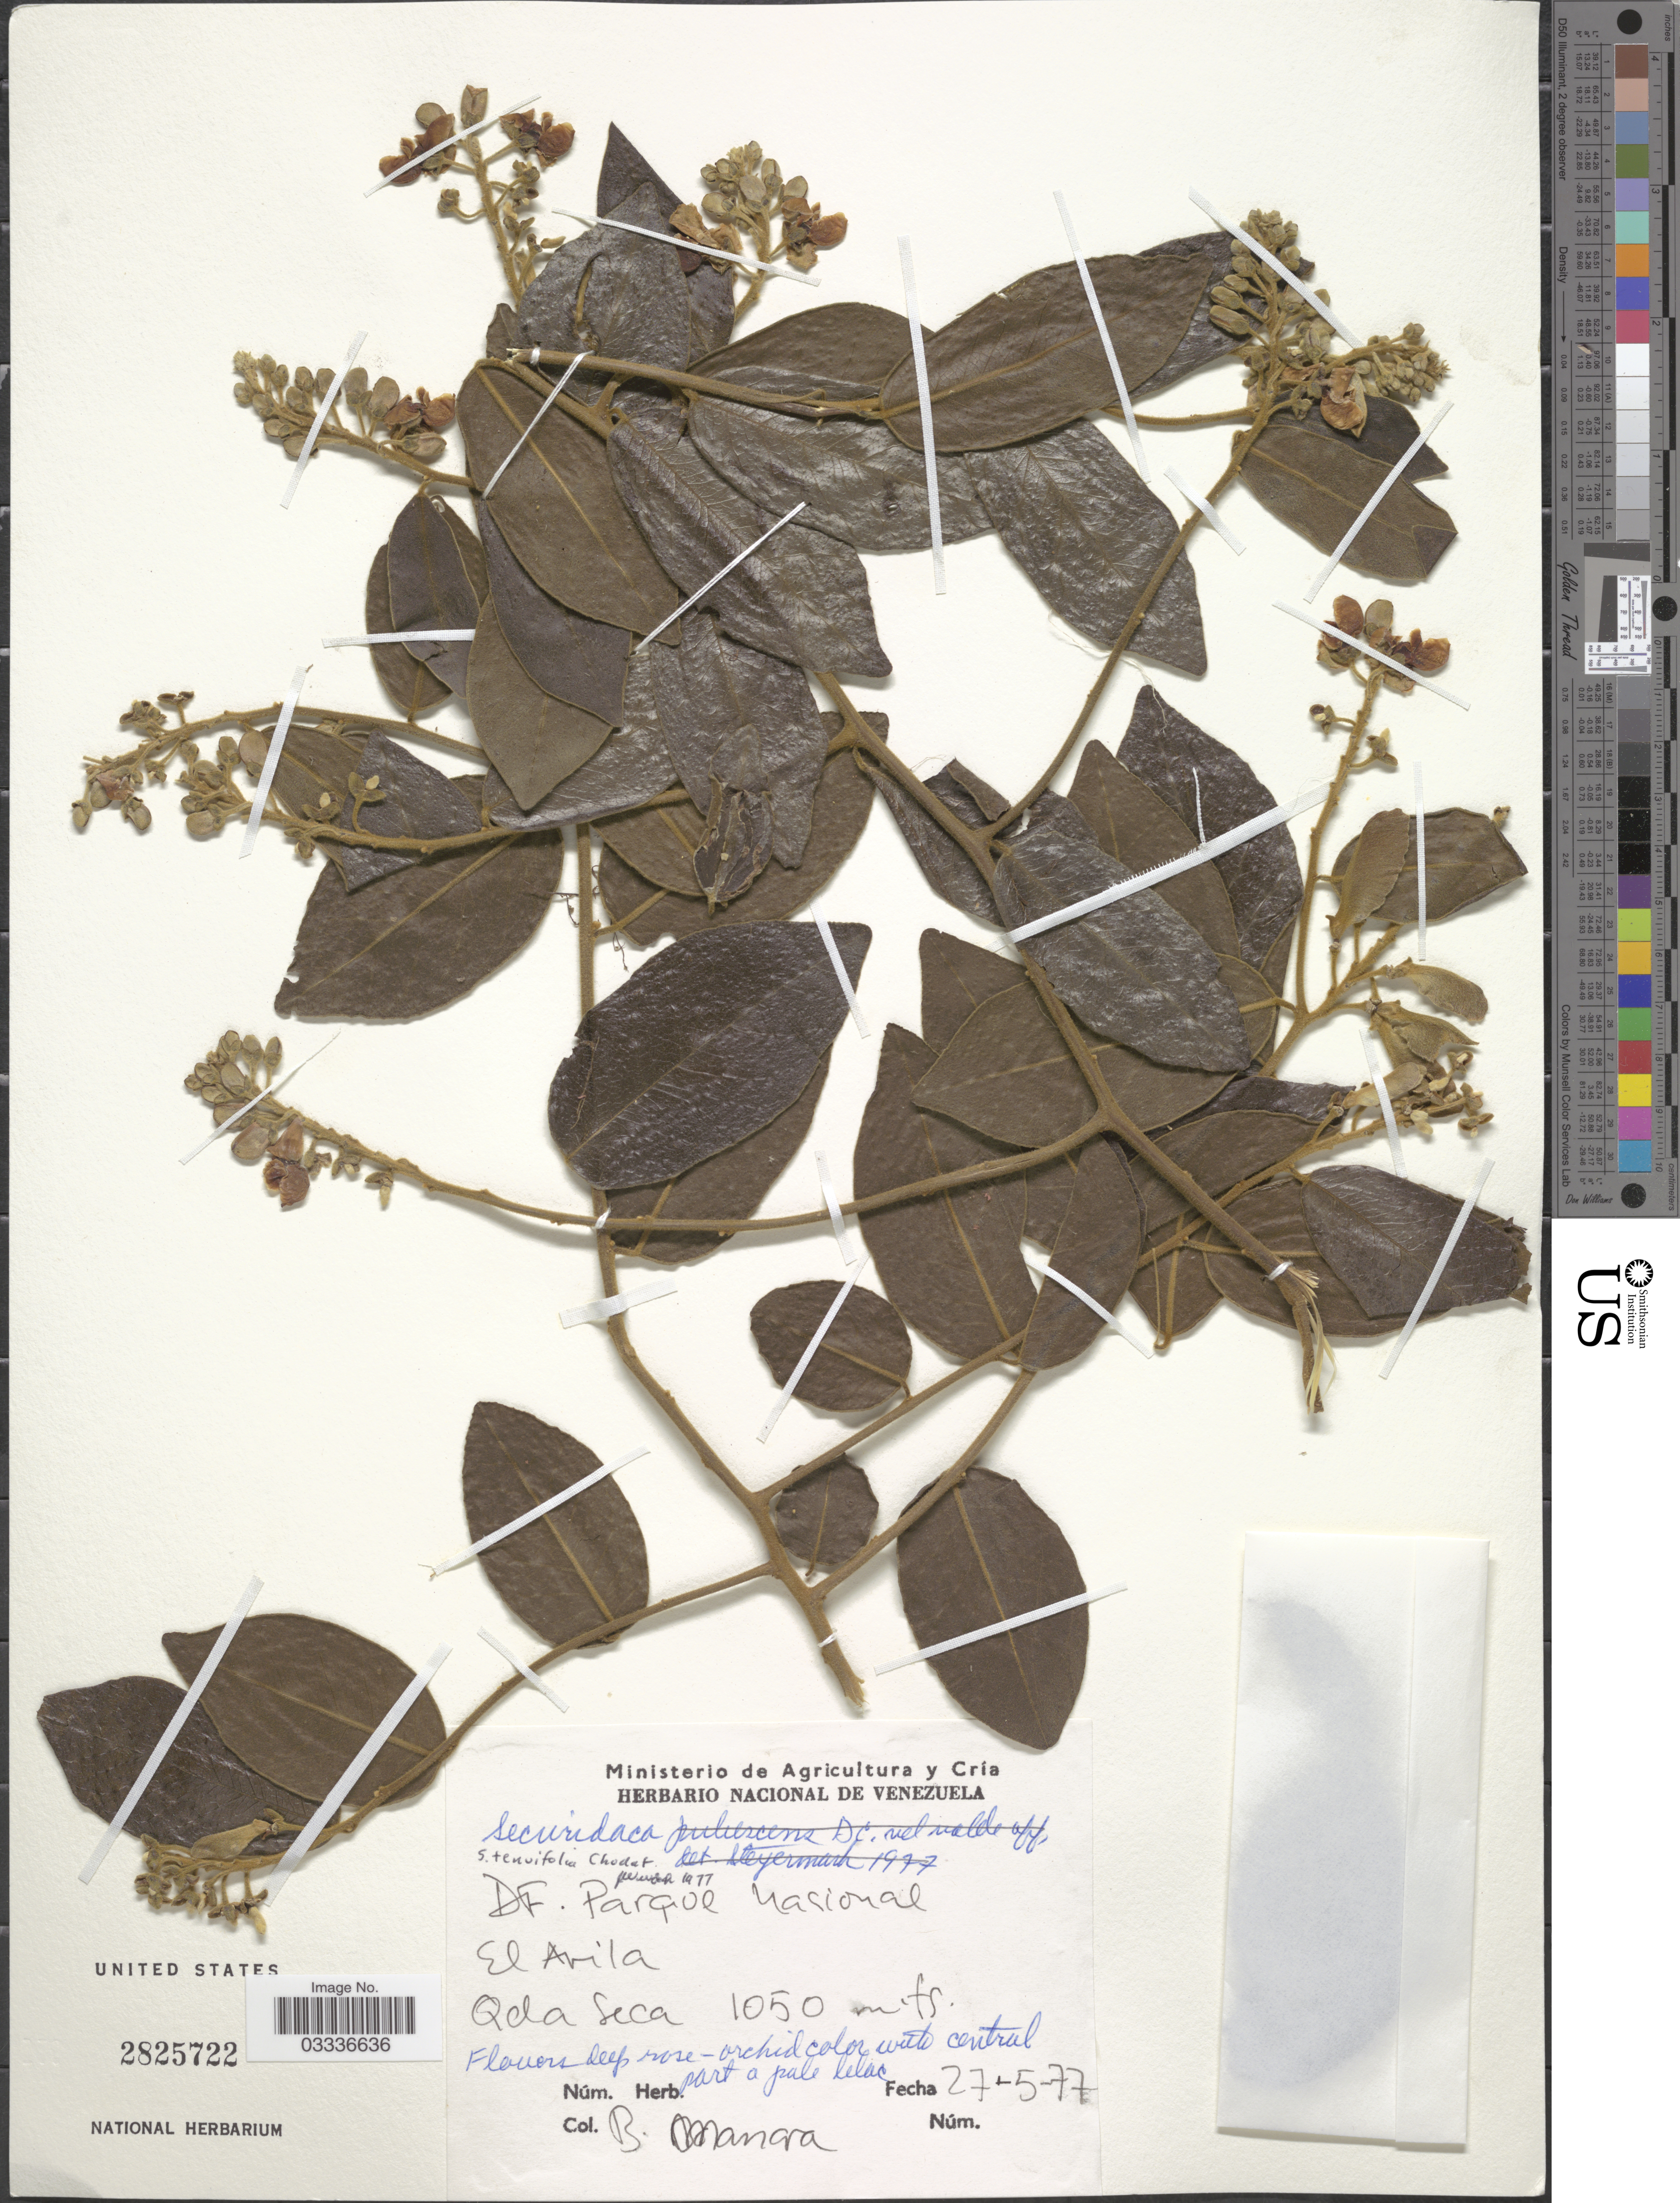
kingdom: Plantae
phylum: Tracheophyta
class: Magnoliopsida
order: Fabales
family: Polygalaceae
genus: Securidaca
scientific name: Securidaca tenuifolia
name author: Chodat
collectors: B. Manara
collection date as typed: Transcribed d/m/y: 27/5/77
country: Venezuela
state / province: Miranda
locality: DF. Parque Nacional. El Avila. Qda Seca.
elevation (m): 1050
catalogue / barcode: US 2825722